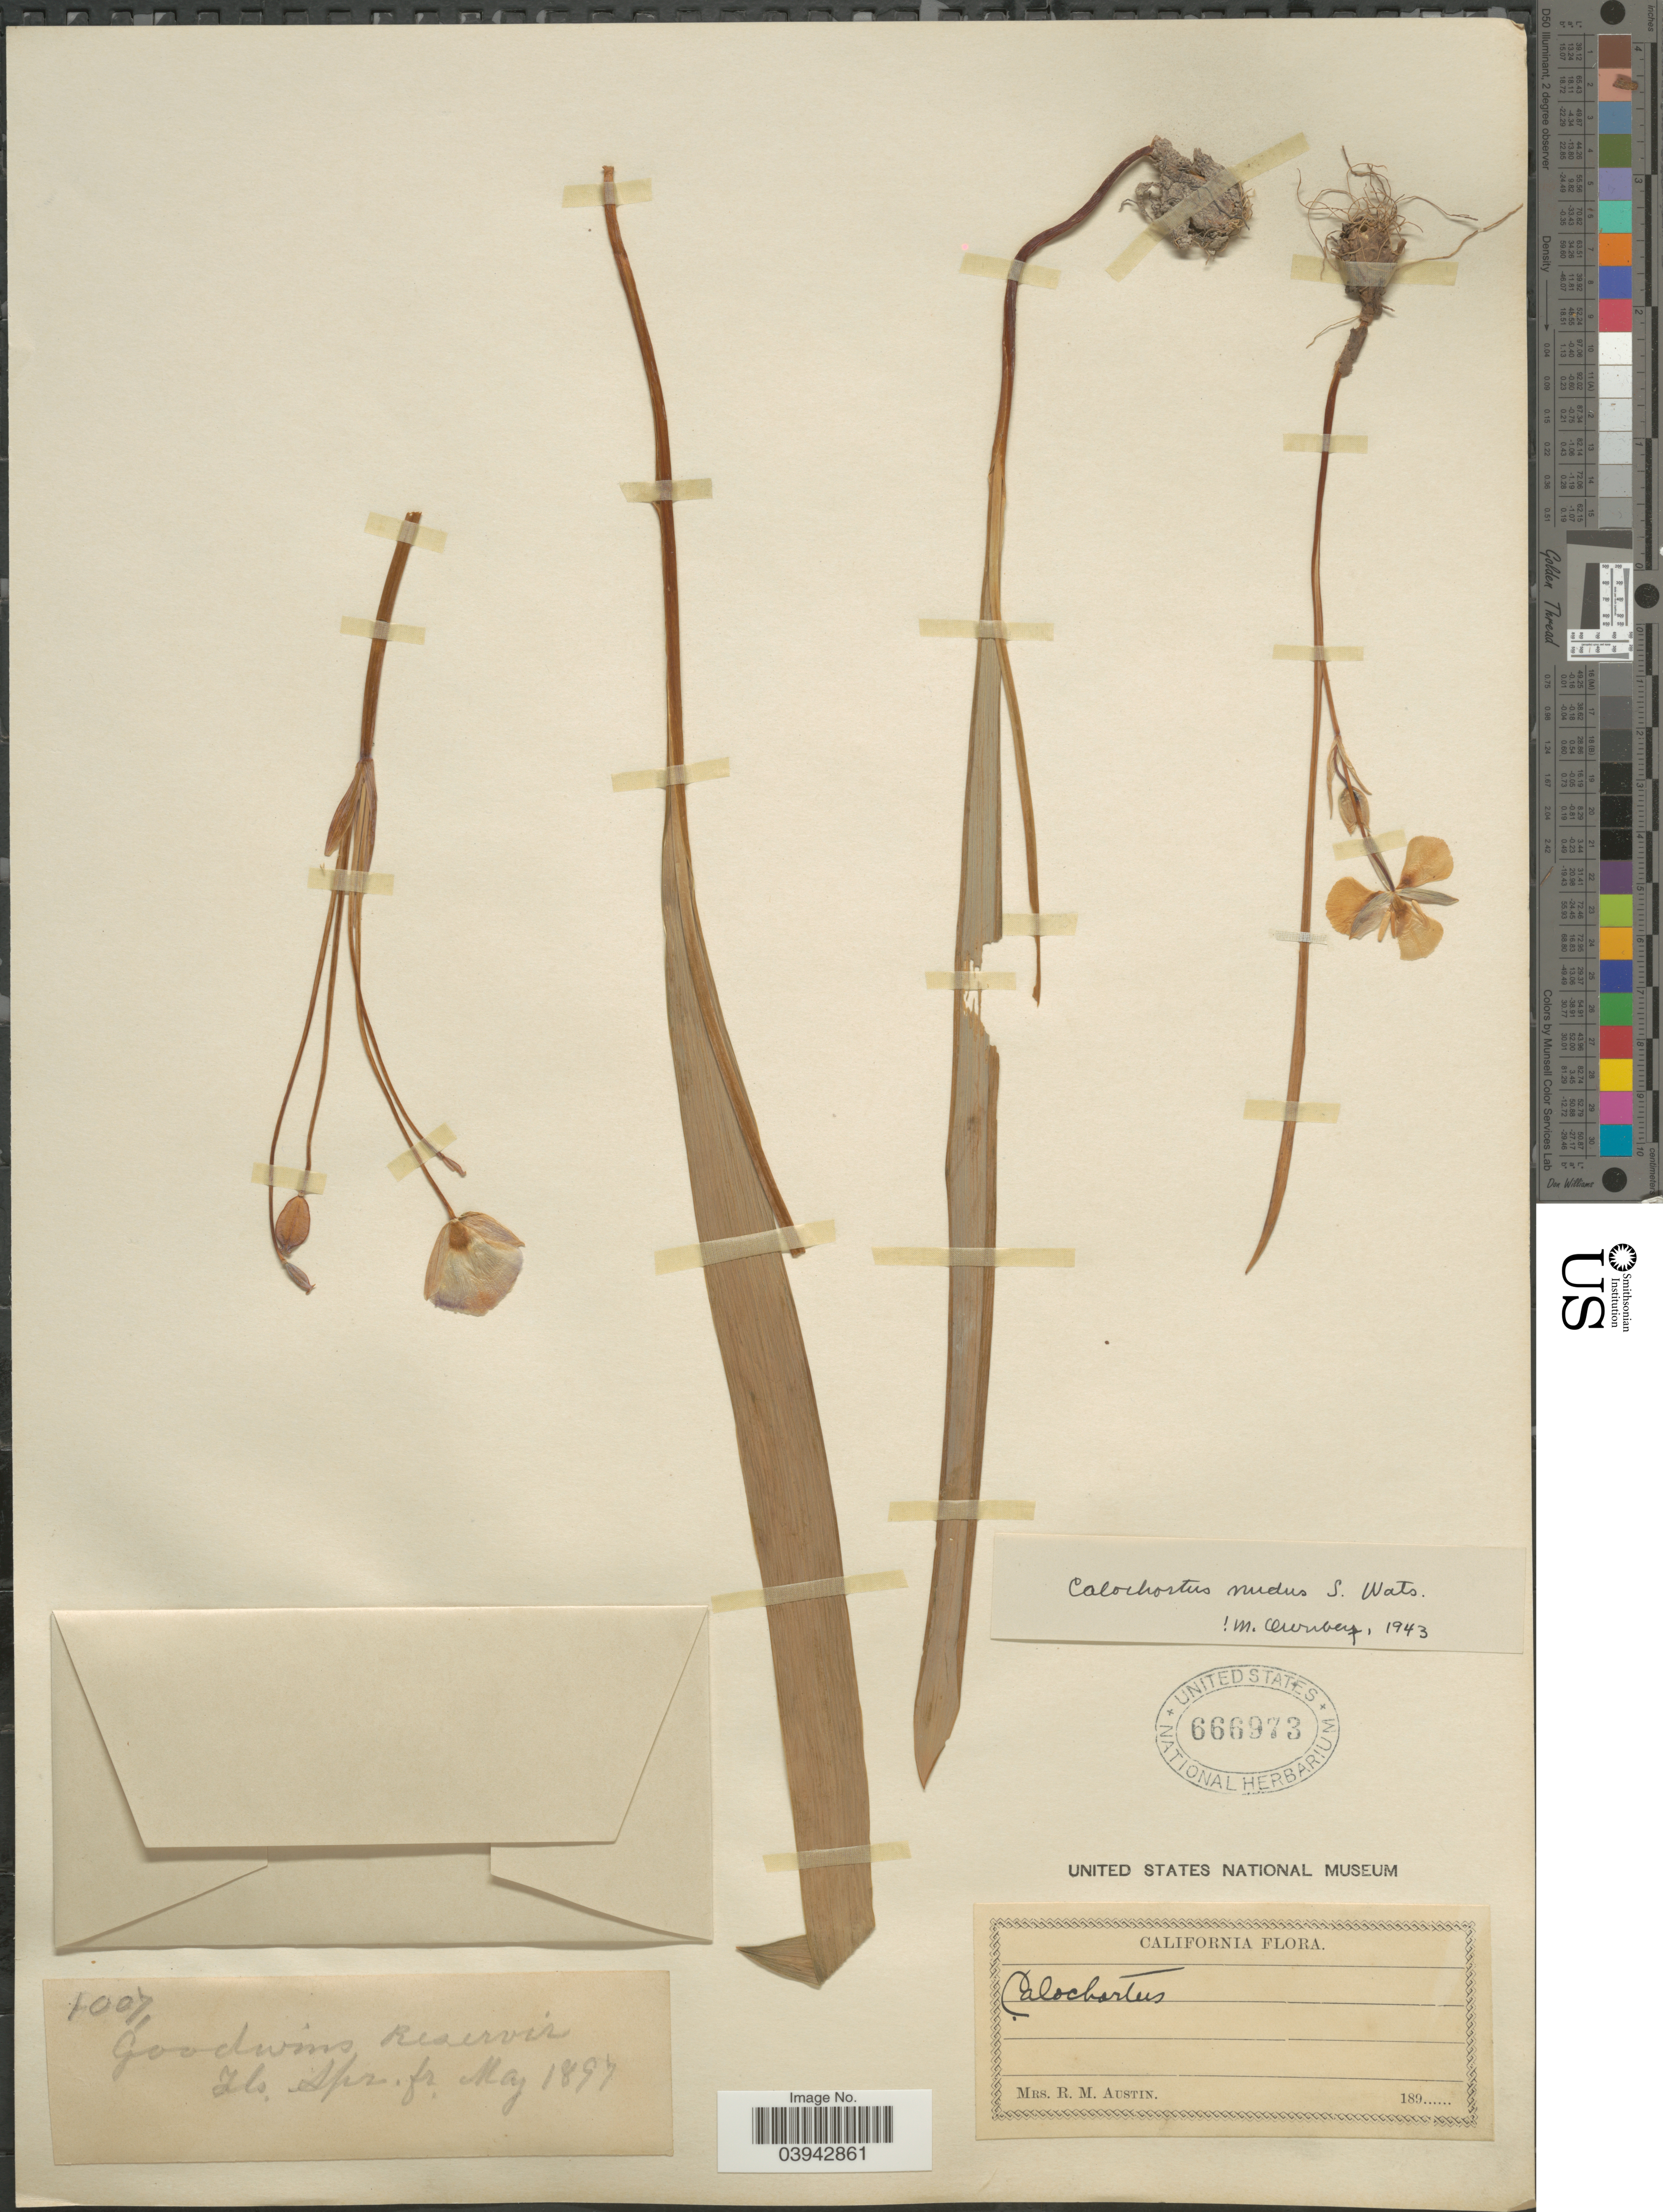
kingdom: Plantae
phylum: Tracheophyta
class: Liliopsida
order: Liliales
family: Liliaceae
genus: Calochortus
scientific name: Calochortus nudus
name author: S. Watson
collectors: R. Austin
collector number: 1007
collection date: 1897-04/1897-05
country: United States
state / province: California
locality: Goodwins Reservoir.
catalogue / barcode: US 666973